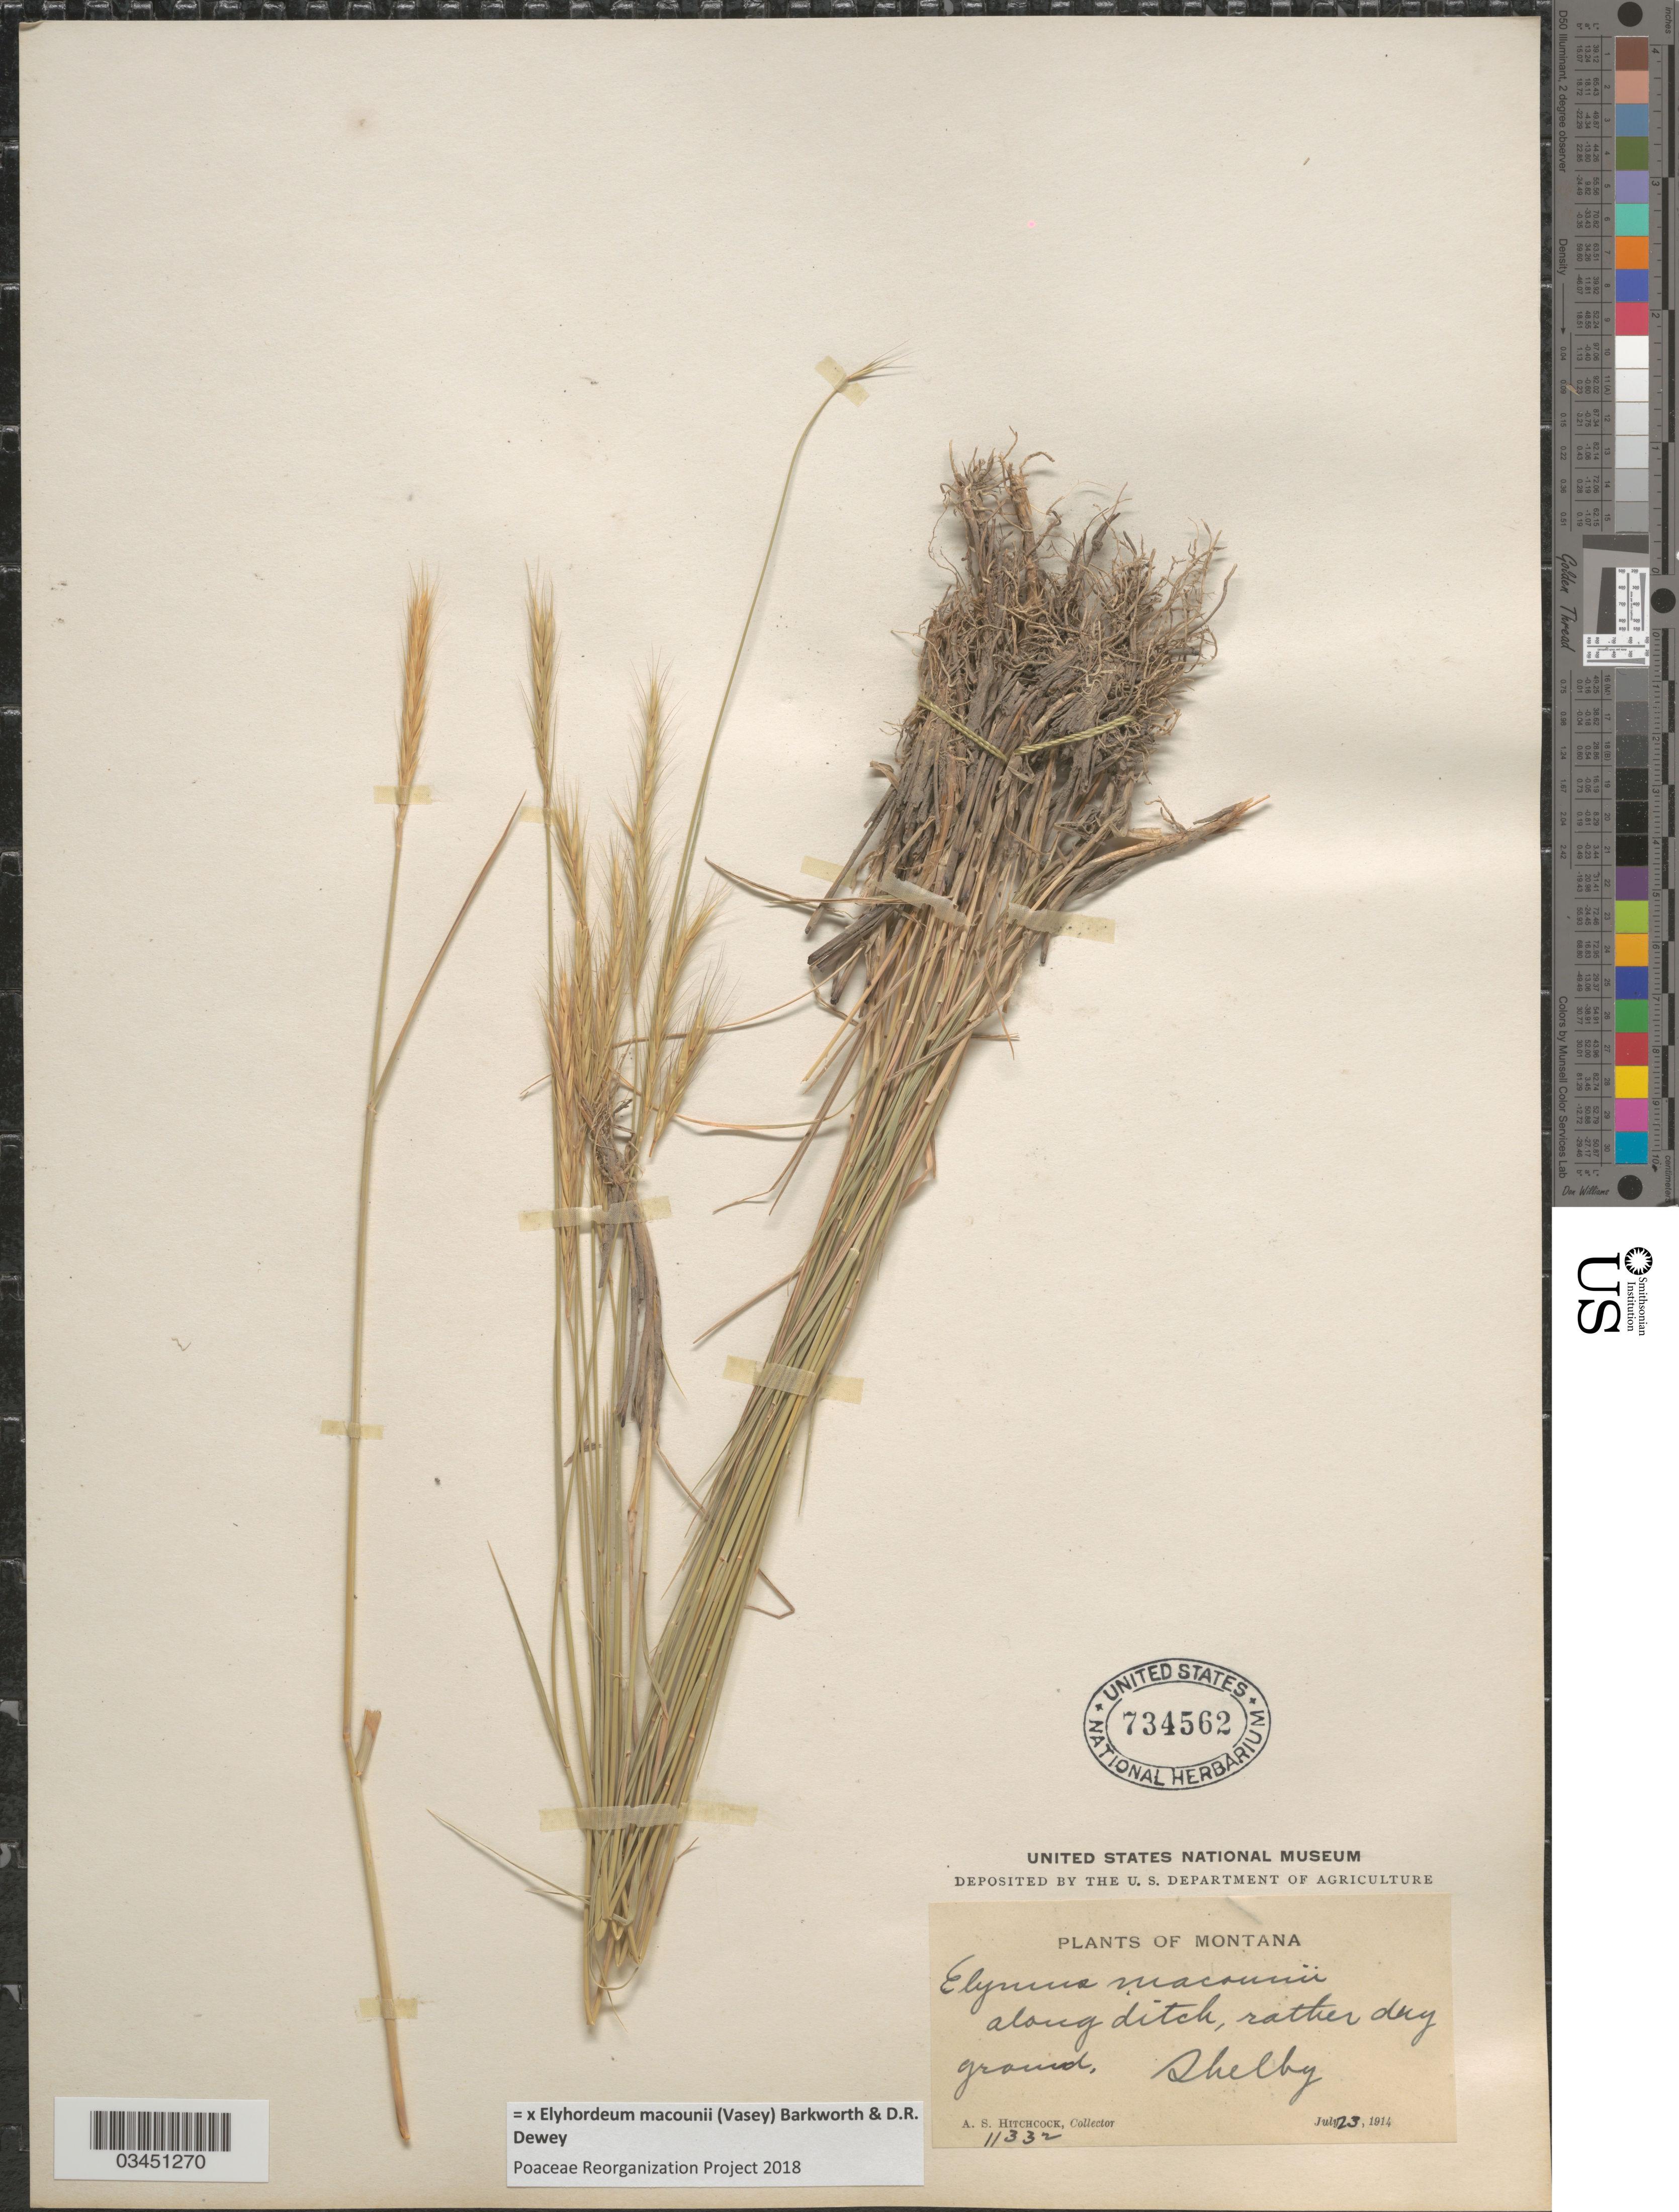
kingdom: Plantae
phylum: Tracheophyta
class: Liliopsida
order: Poales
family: Poaceae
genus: Elyhordeum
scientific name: x Elyhordeum macounii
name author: (Vasey) Barkworth & Dewey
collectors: A. S. Hitchcock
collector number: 11332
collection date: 1914-07-23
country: United States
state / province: Montana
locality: Shelby.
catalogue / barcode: US 734562